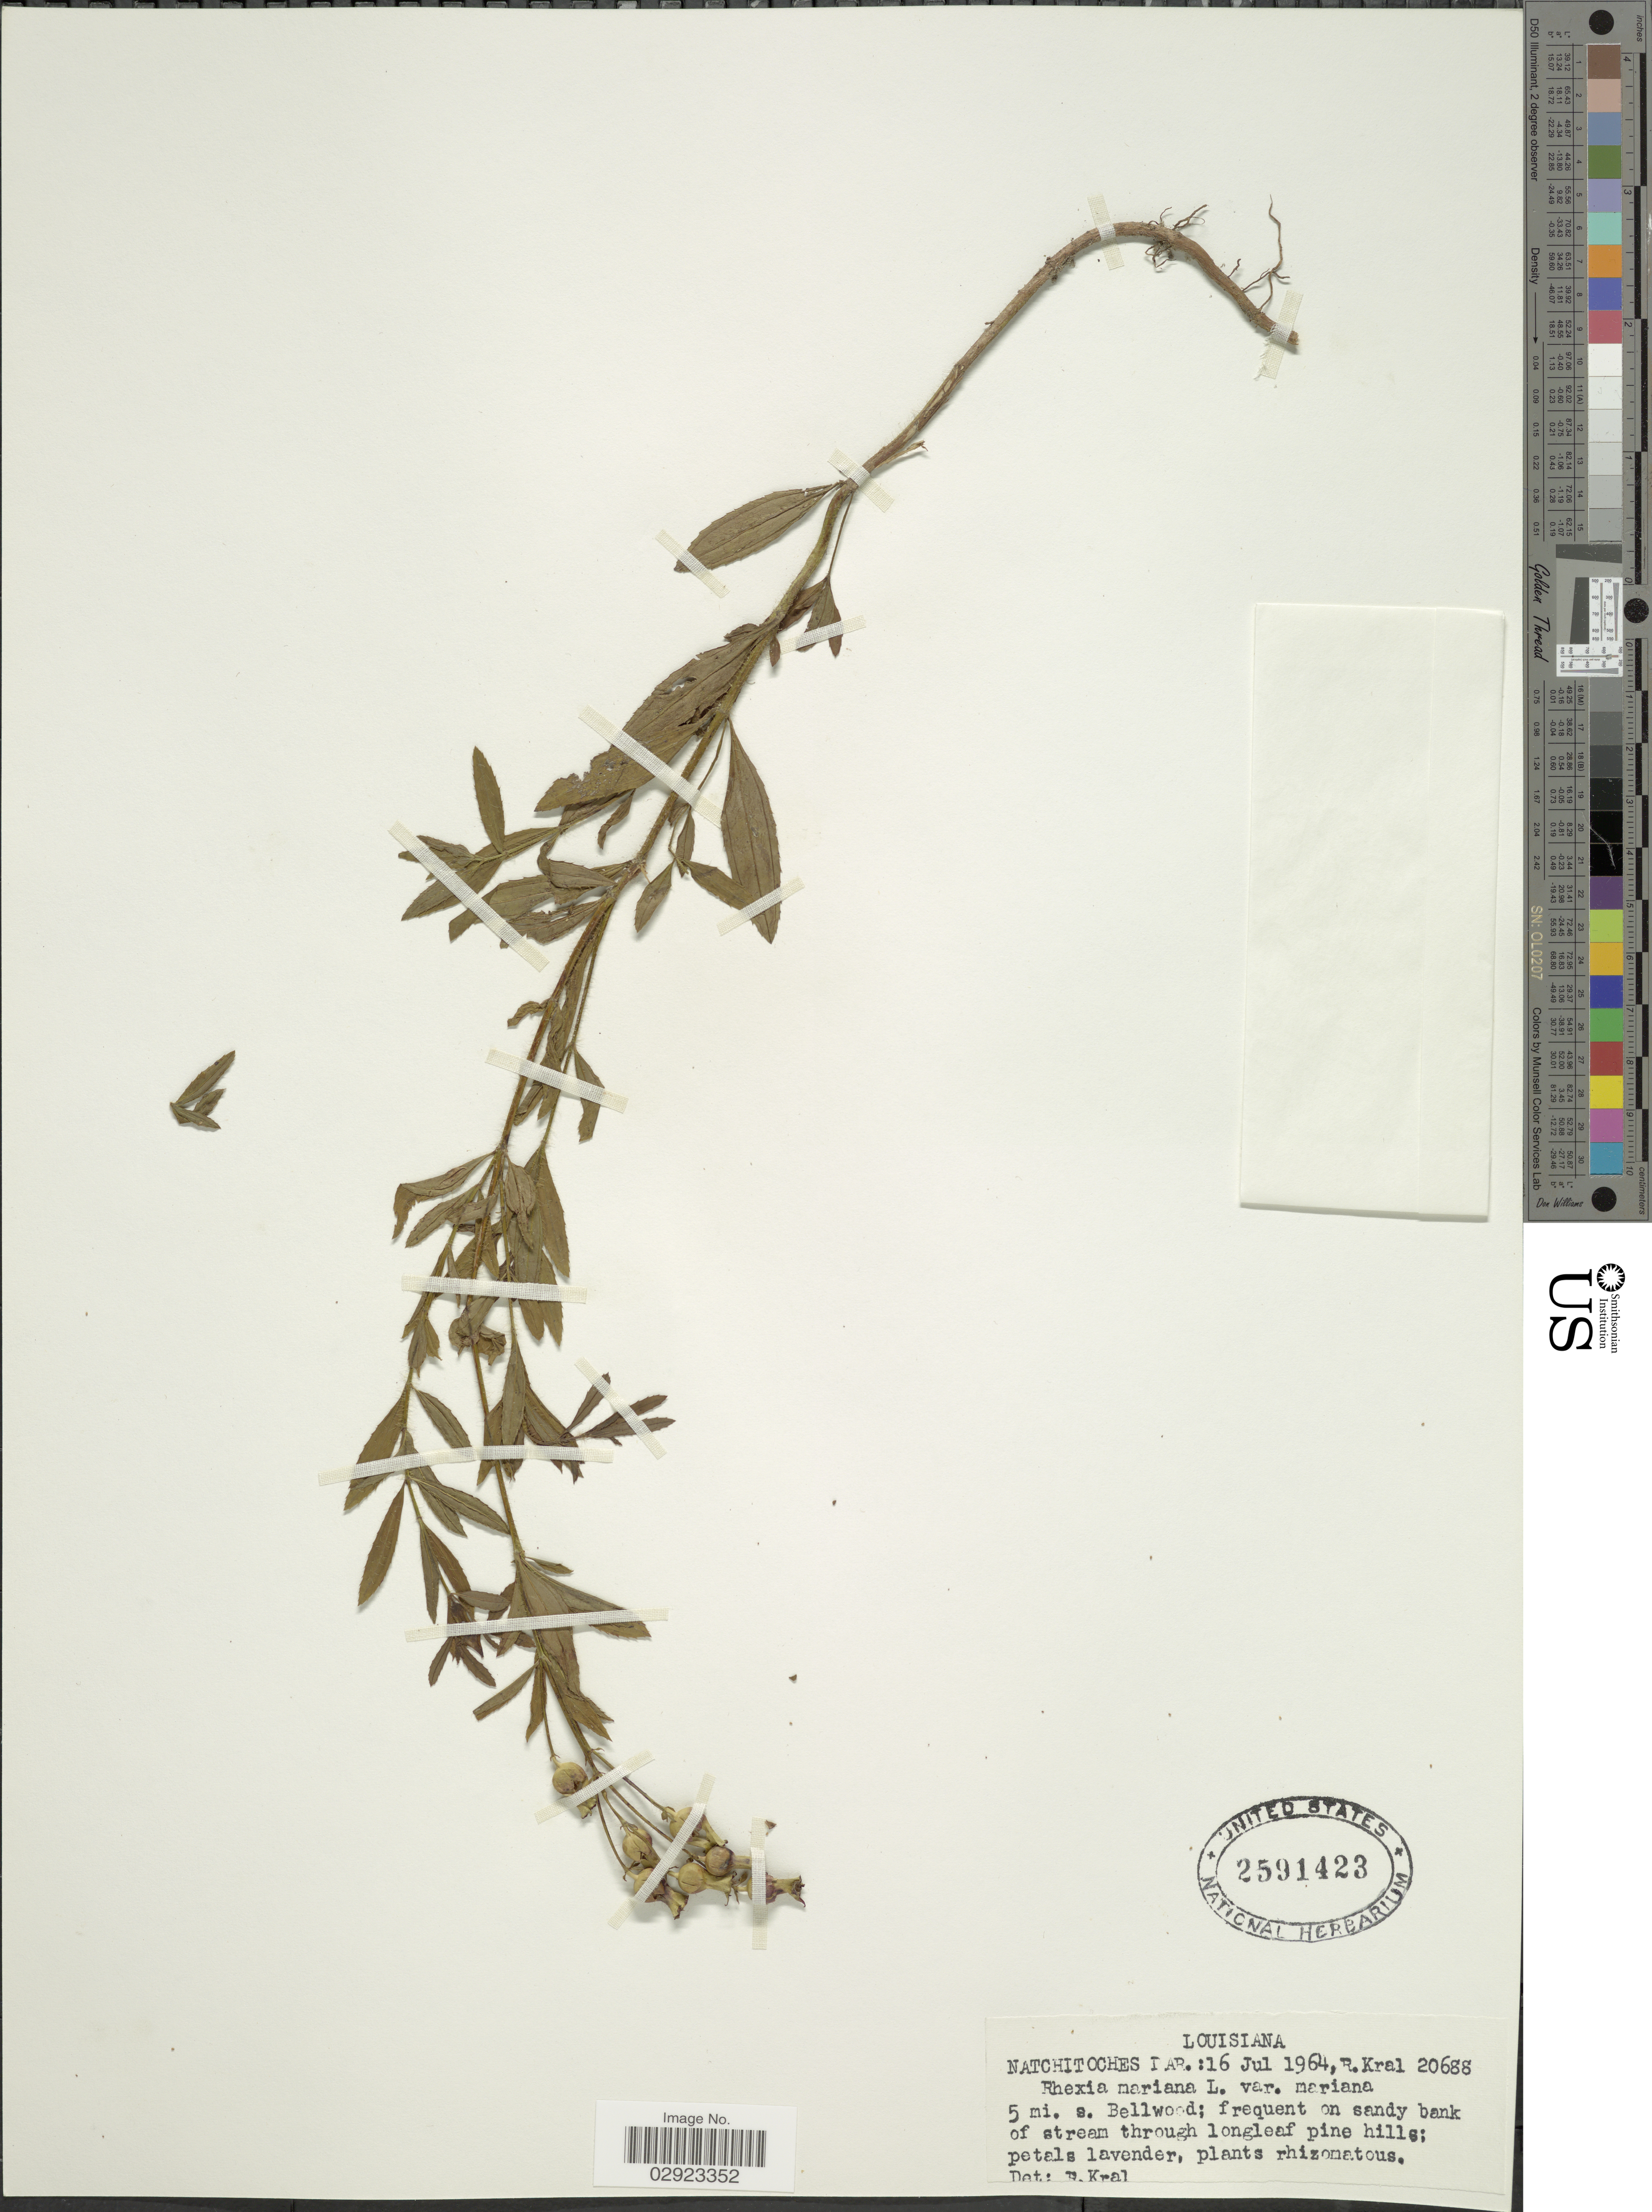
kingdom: Plantae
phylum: Tracheophyta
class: Magnoliopsida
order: Myrtales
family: Melastomataceae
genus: Rhexia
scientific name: Rhexia mariana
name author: L.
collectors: R. Kral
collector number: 20688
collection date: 1964-07-16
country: United States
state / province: Louisiana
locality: Natchitoches Par., 5 mi . s. Bellwood.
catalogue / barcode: US 2591423